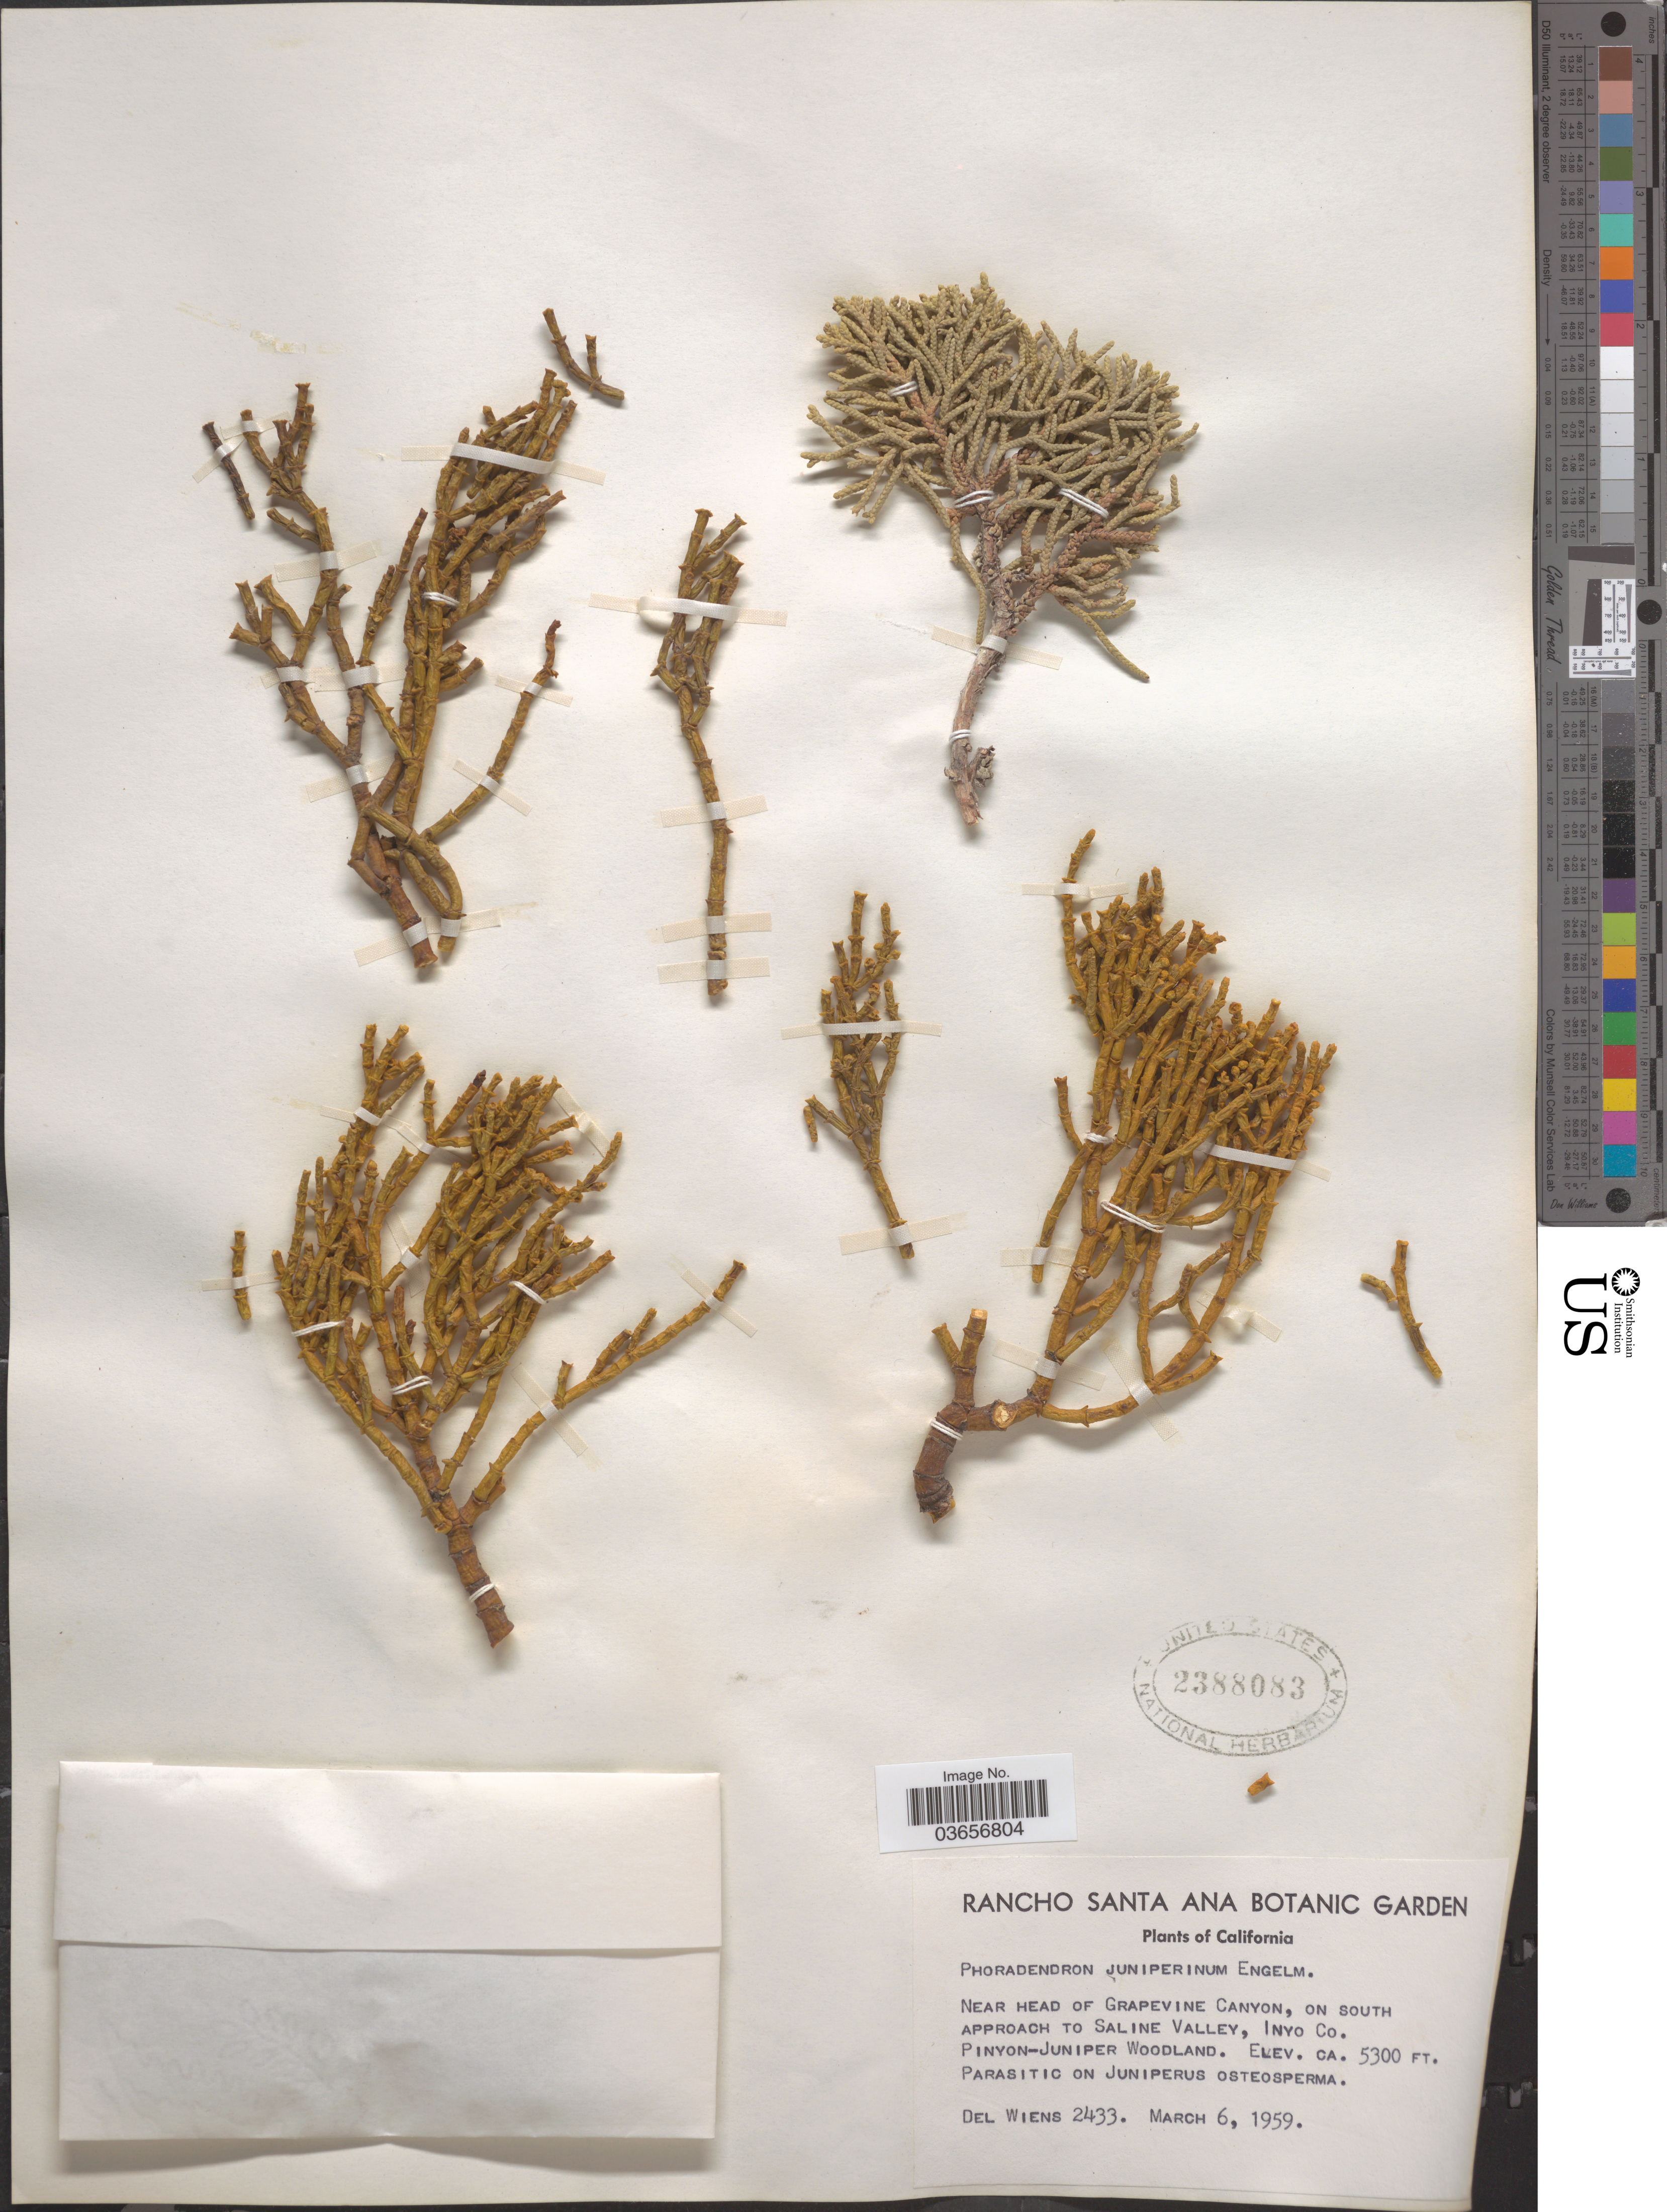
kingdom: Plantae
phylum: Tracheophyta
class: Magnoliopsida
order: Santalales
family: Viscaceae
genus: Phoradendron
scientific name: Phoradendron juniperinum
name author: Engelm. ex A. Gray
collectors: D. Wiens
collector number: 2433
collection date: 1959-03-06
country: United States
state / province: California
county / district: Inyo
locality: Near head of Grapevine Canyon, on south approach to Saline Valley, Inyo Co.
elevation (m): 1615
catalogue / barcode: US 2388083